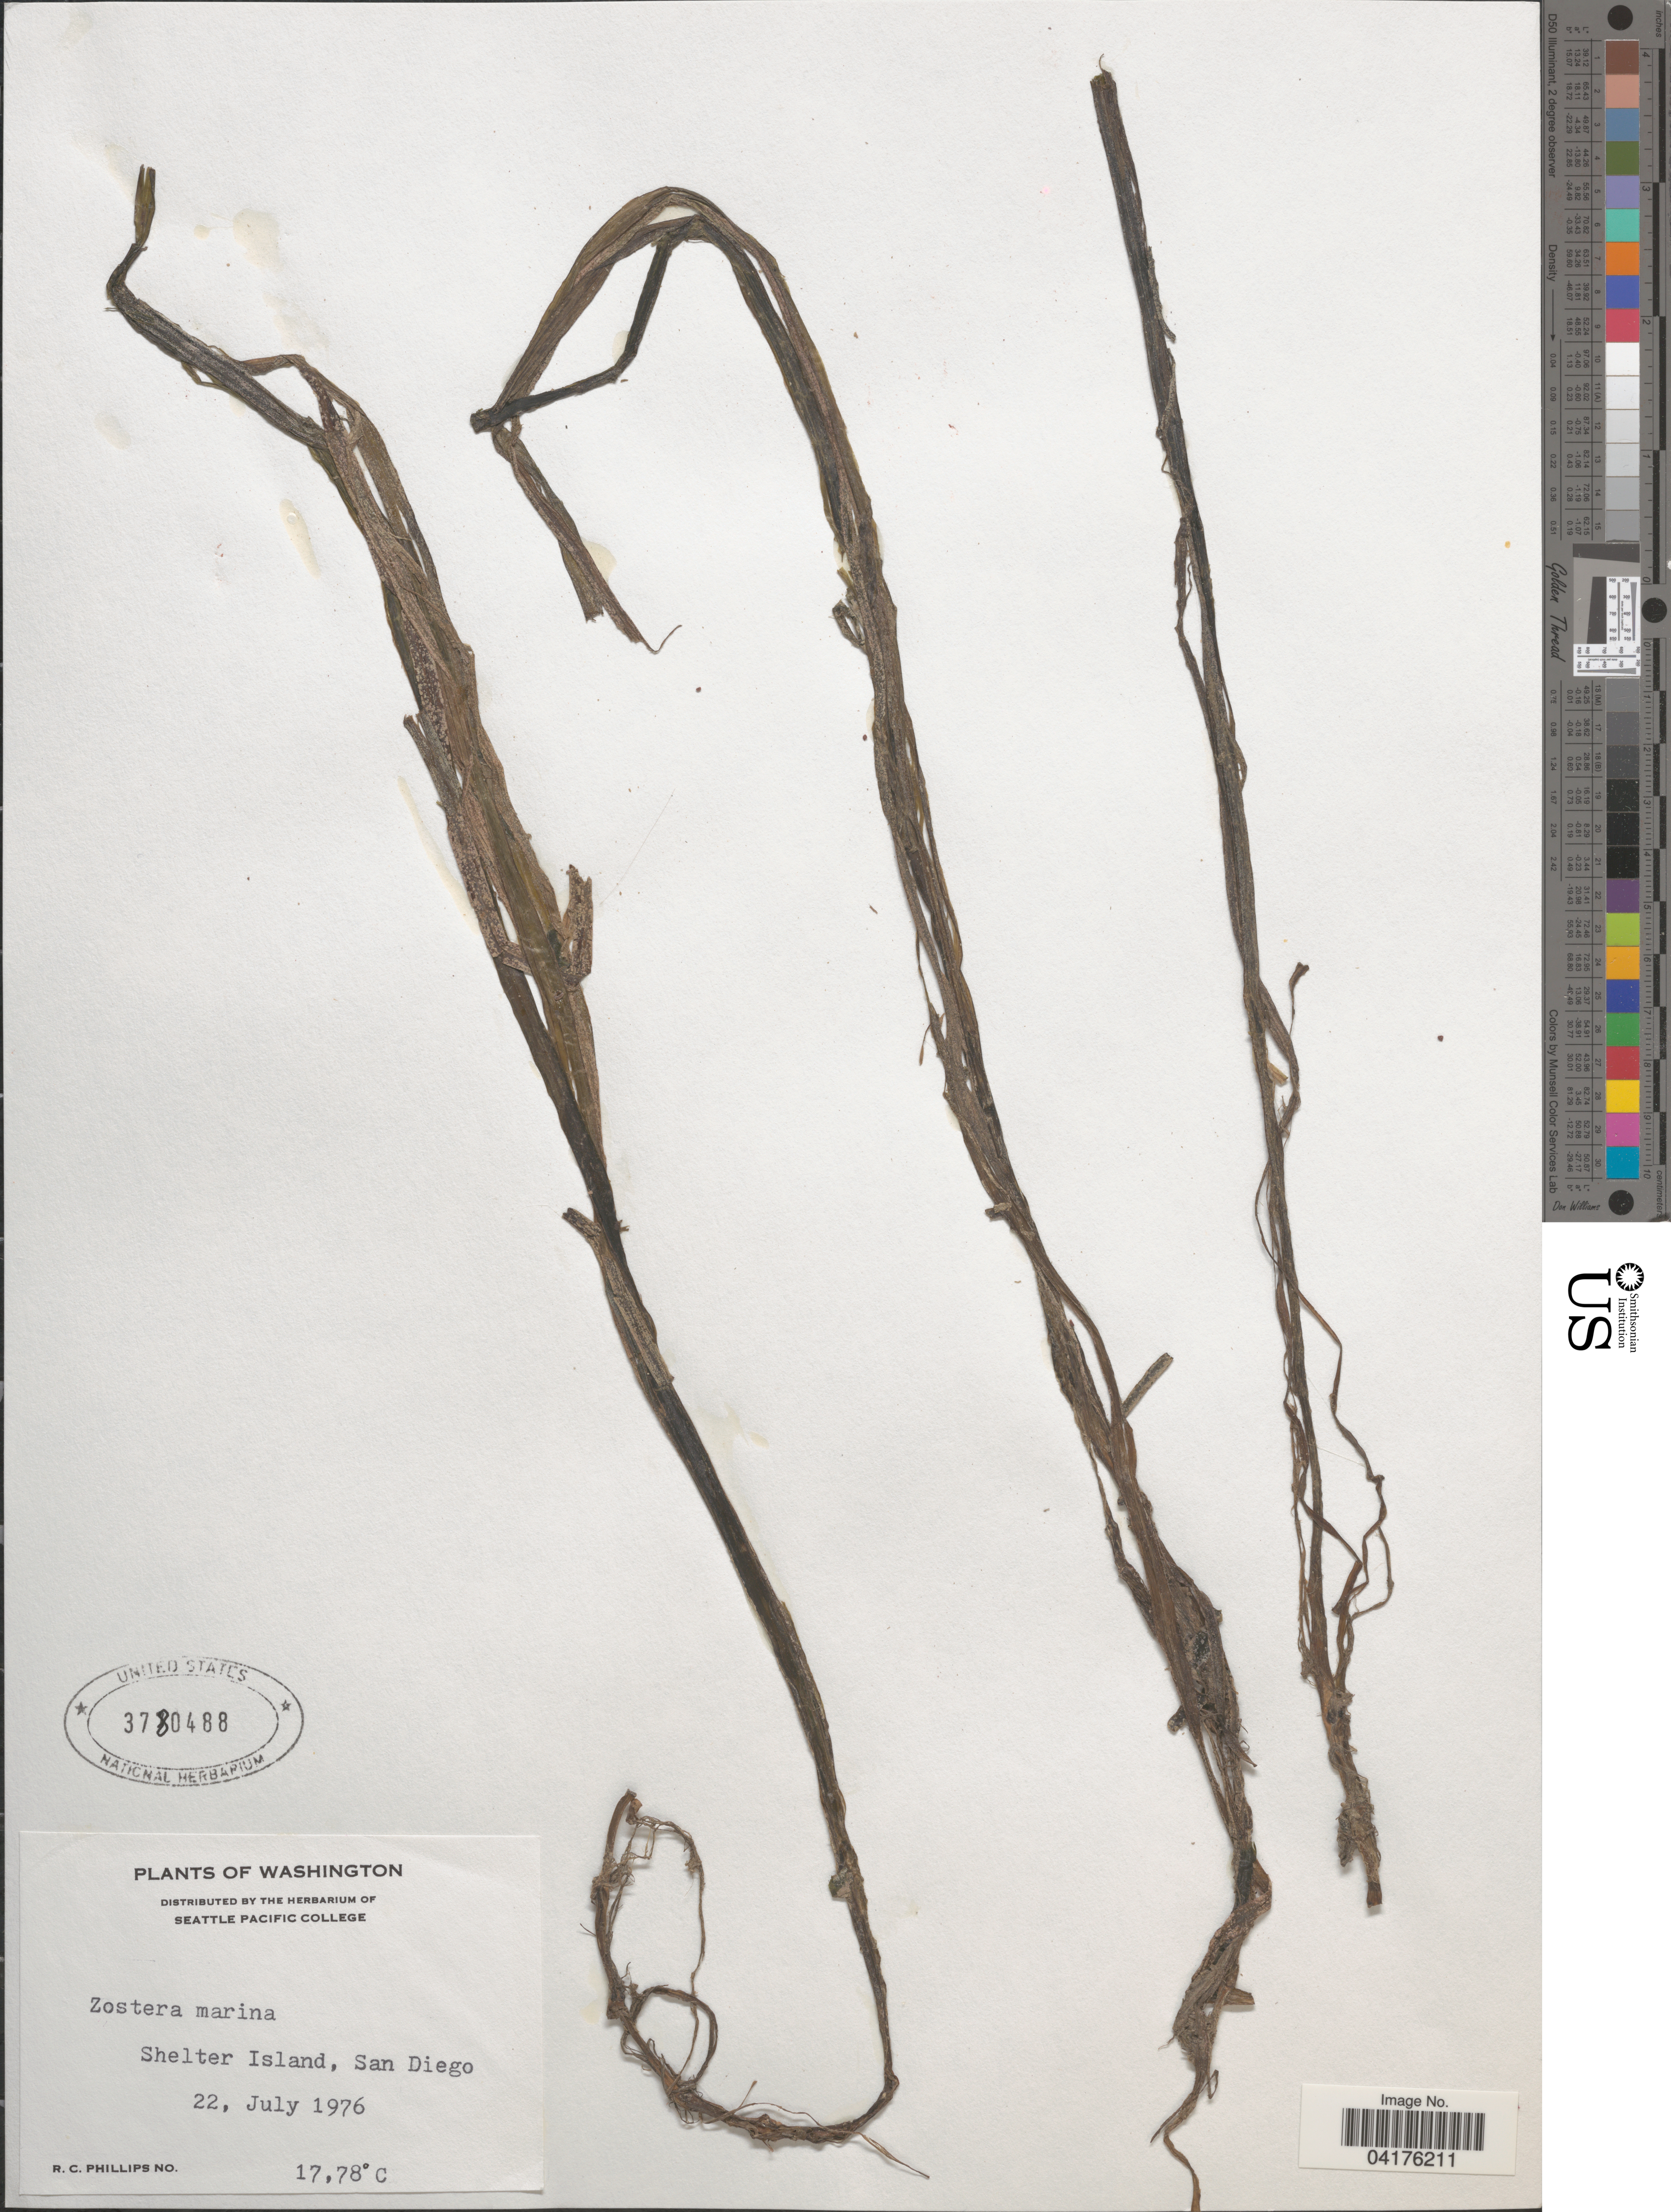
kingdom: Plantae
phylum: Tracheophyta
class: Liliopsida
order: Alismatales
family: Zosteraceae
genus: Zostera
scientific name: Zostera marina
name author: L.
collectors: R. C. Phillips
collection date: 1976-07-22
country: United States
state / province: California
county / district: San Diego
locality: Shelter Island, San Diego.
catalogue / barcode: US 3780488